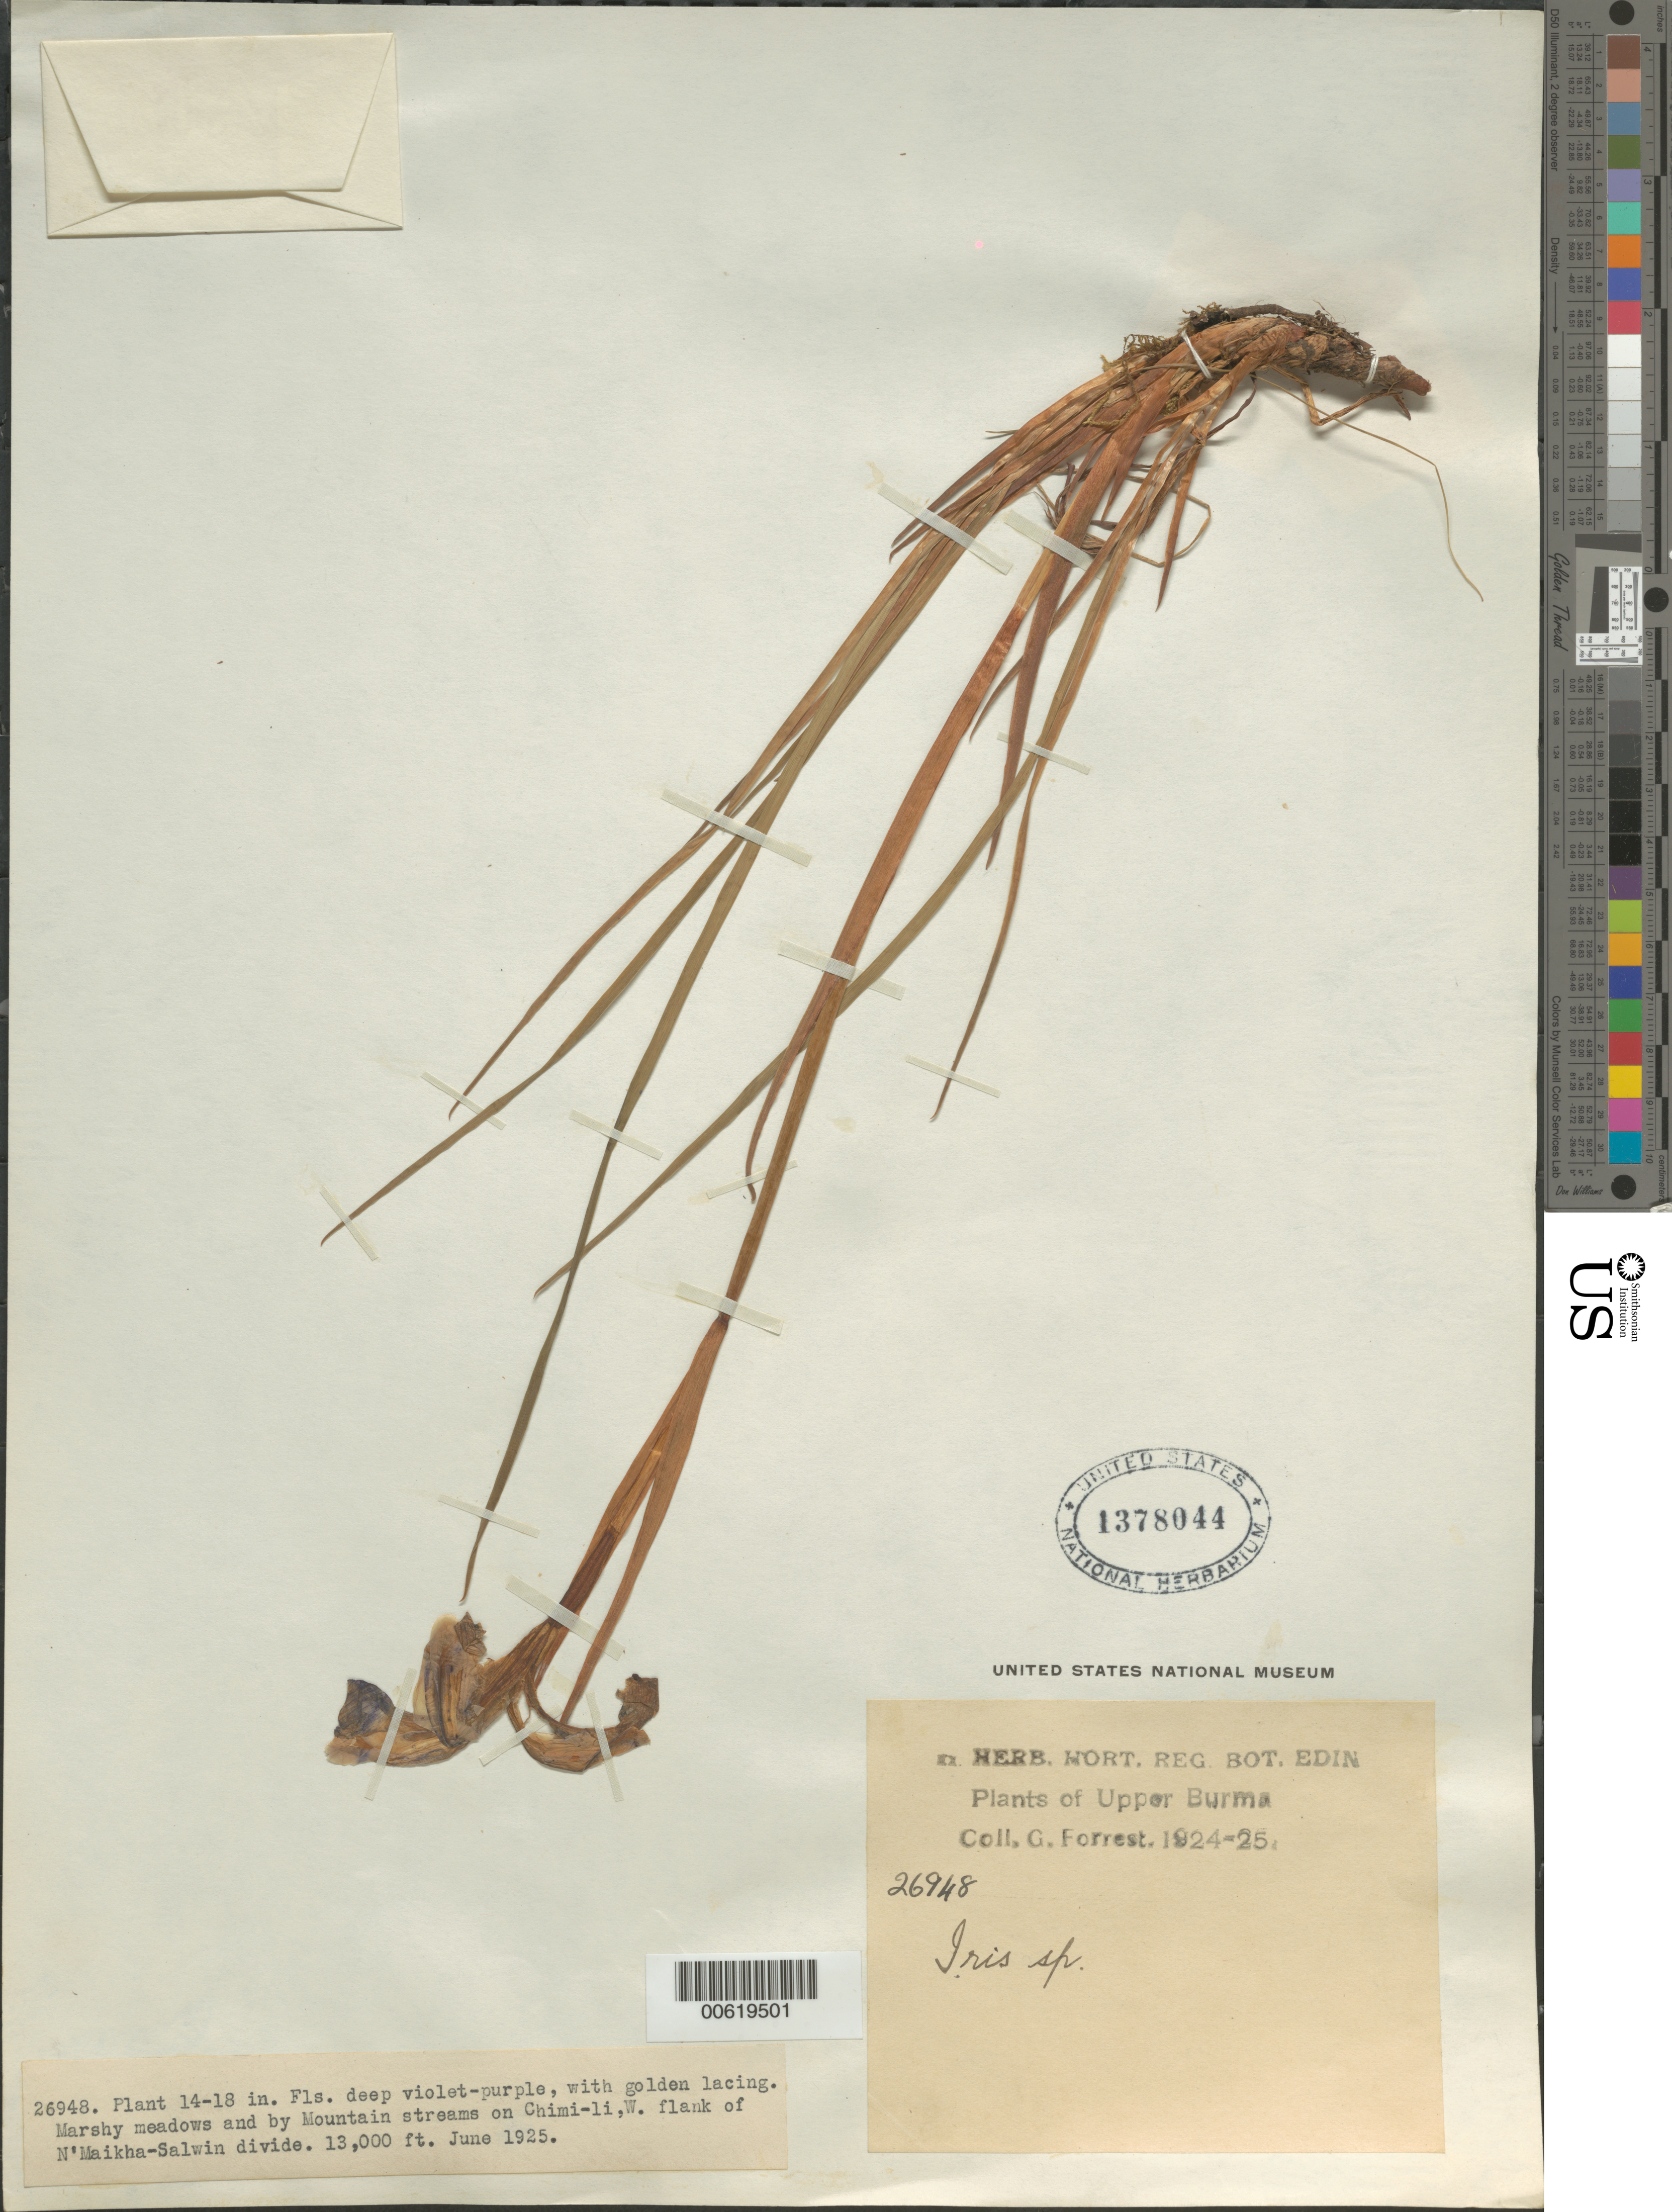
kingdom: Plantae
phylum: Tracheophyta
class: Liliopsida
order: Asparagales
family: Iridaceae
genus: Iris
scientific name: Iris sp.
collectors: G. Forrest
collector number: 26948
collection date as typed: Jun 1925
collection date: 1925-06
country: Myanmar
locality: Mountain streams on Chimi-li,W. flank of N'Maikha-Salwin divide.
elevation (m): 3962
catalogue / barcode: US 1378044